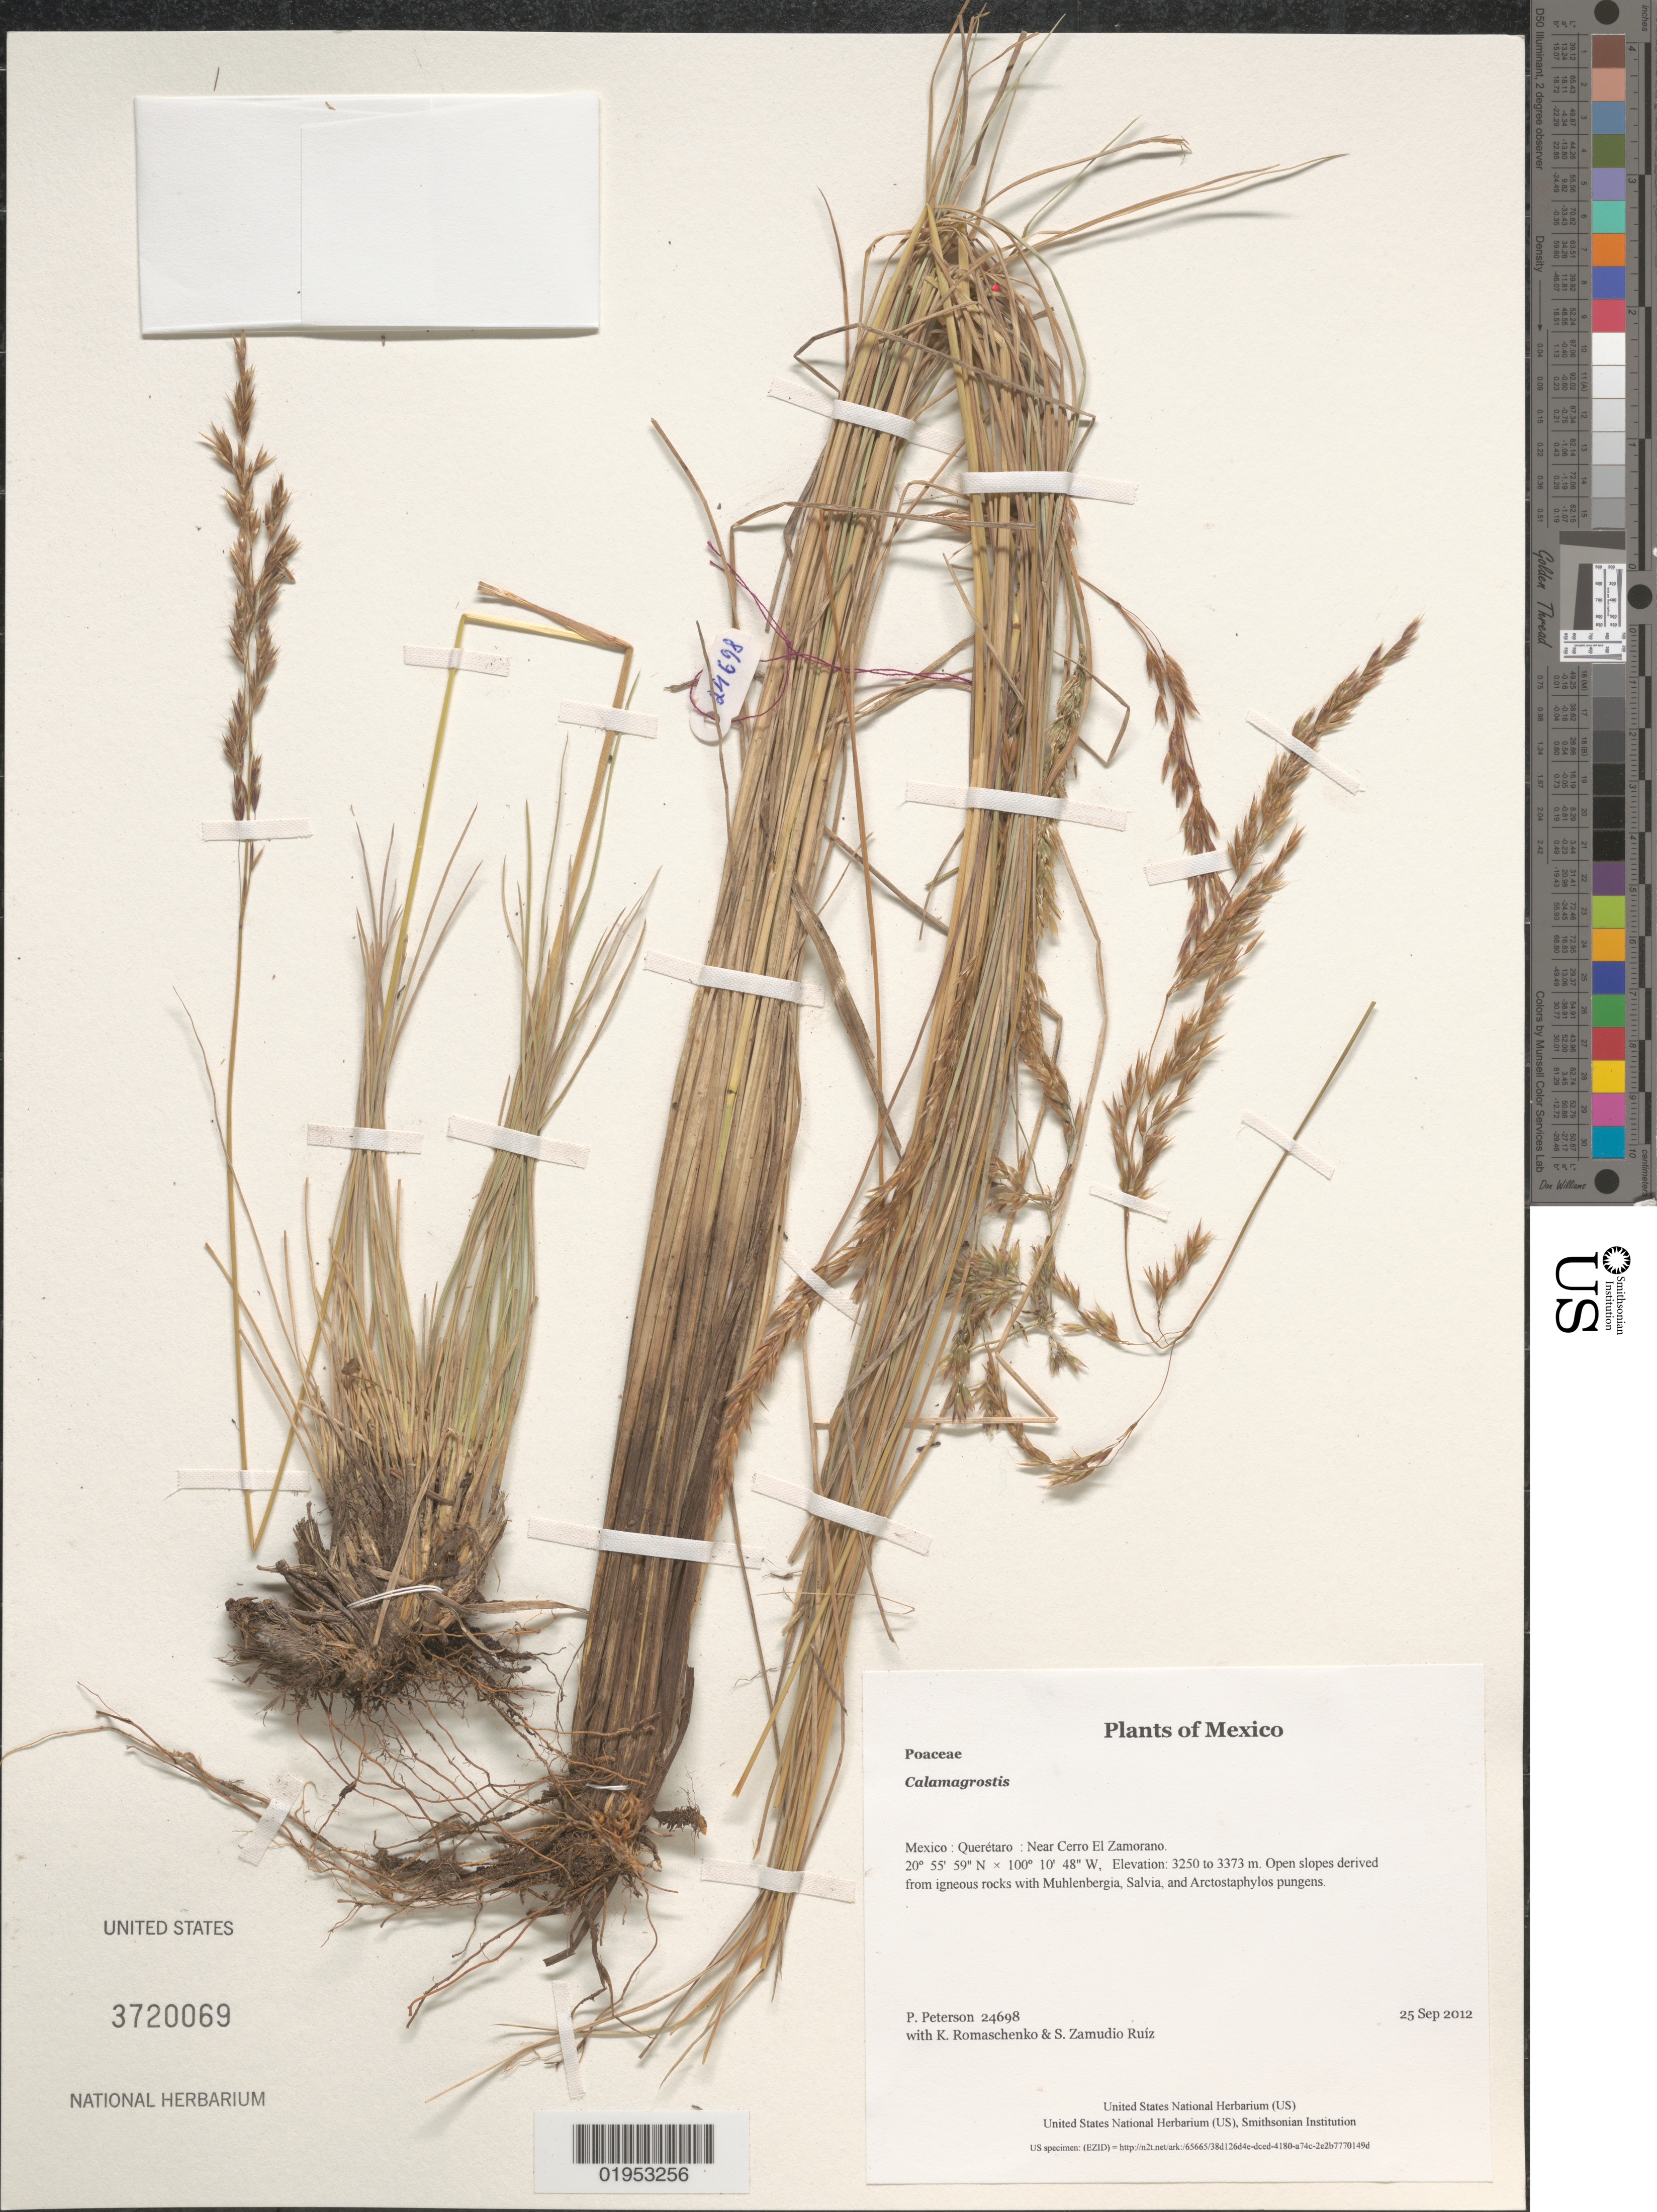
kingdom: Plantae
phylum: Tracheophyta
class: Liliopsida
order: Poales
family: Poaceae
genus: Calamagrostis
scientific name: Calamagrostis sp.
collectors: P. M. Peterson, K. Romaschenko & S. Zamudio Ruíz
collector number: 24698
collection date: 2012-09-25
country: Mexico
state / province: Querétaro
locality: Near Cerro El Zamorano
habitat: Open slopes derived from igneous rocks with Muhlenbergia, Salvia, and Arctostaphylos pungens.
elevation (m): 3250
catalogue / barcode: US 3720069